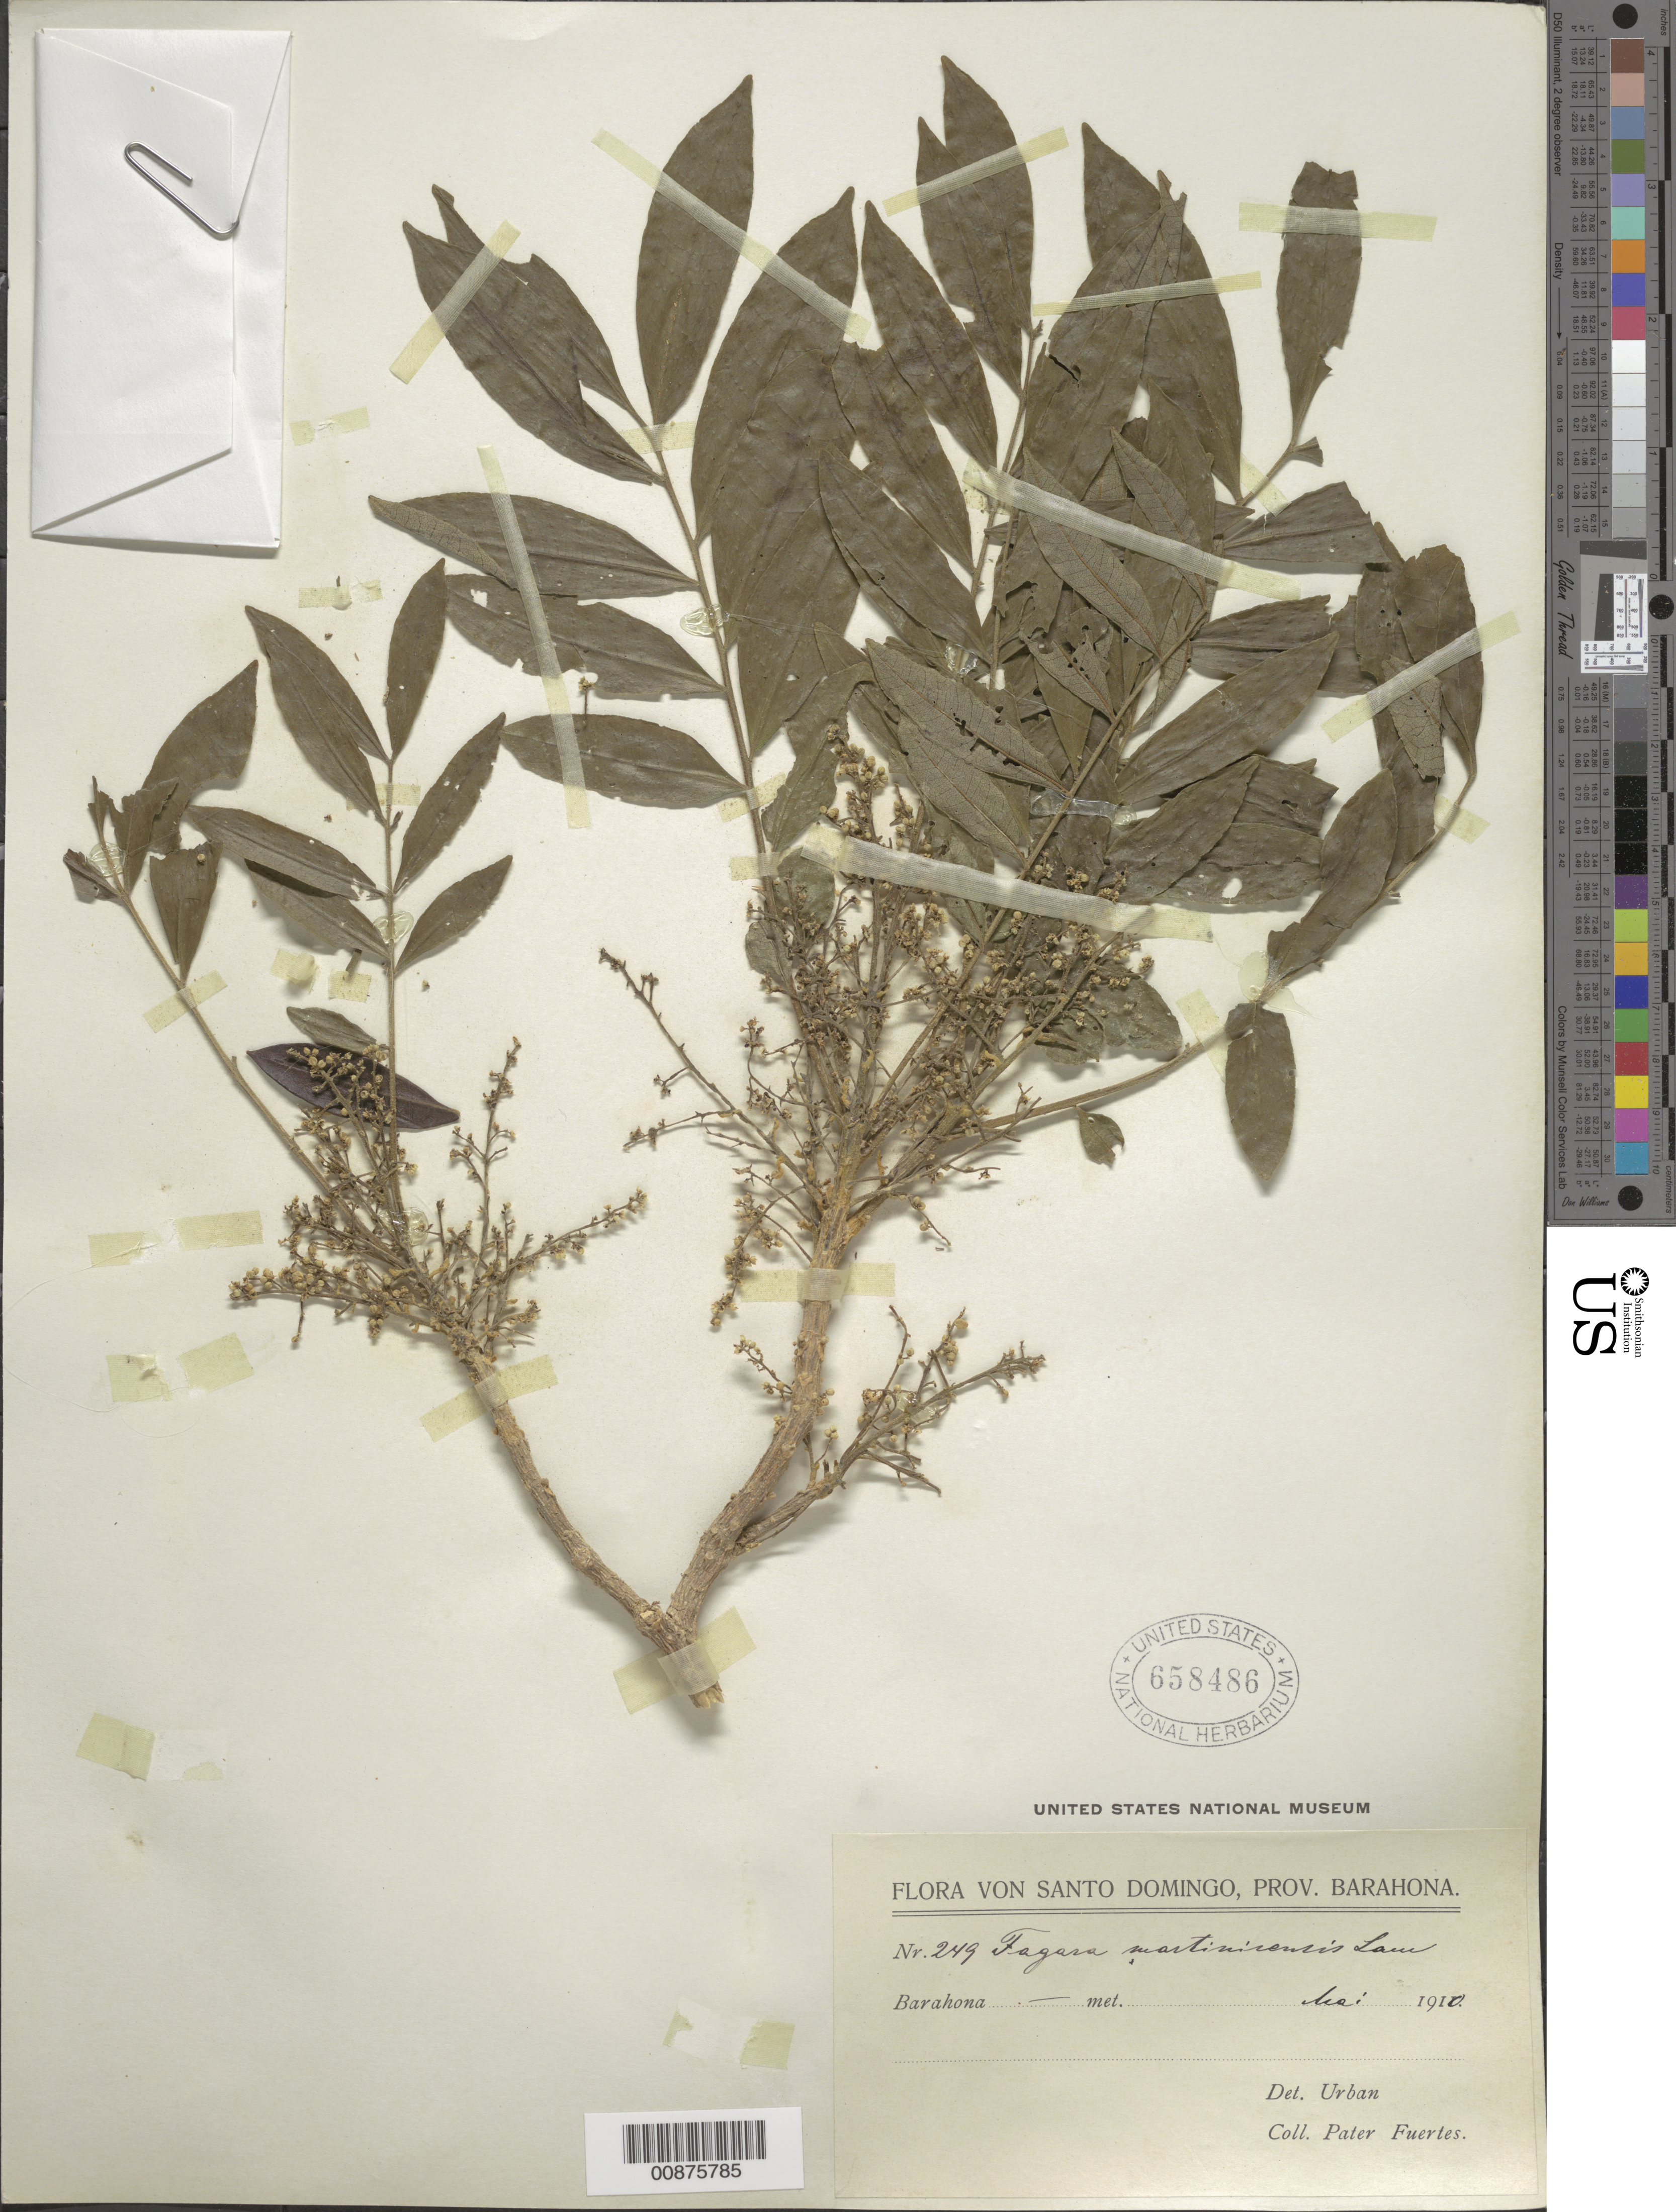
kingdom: Plantae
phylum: Tracheophyta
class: Magnoliopsida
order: Sapindales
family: Rutaceae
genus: Zanthoxylum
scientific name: Zanthoxylum martinicense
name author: (Lam.) DC.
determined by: Urban, Ignatz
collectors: M. D. Fuertes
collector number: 249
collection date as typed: May 1910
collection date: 1910-05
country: Dominican Republic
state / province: Barahona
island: Hispaniola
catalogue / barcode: US 658486